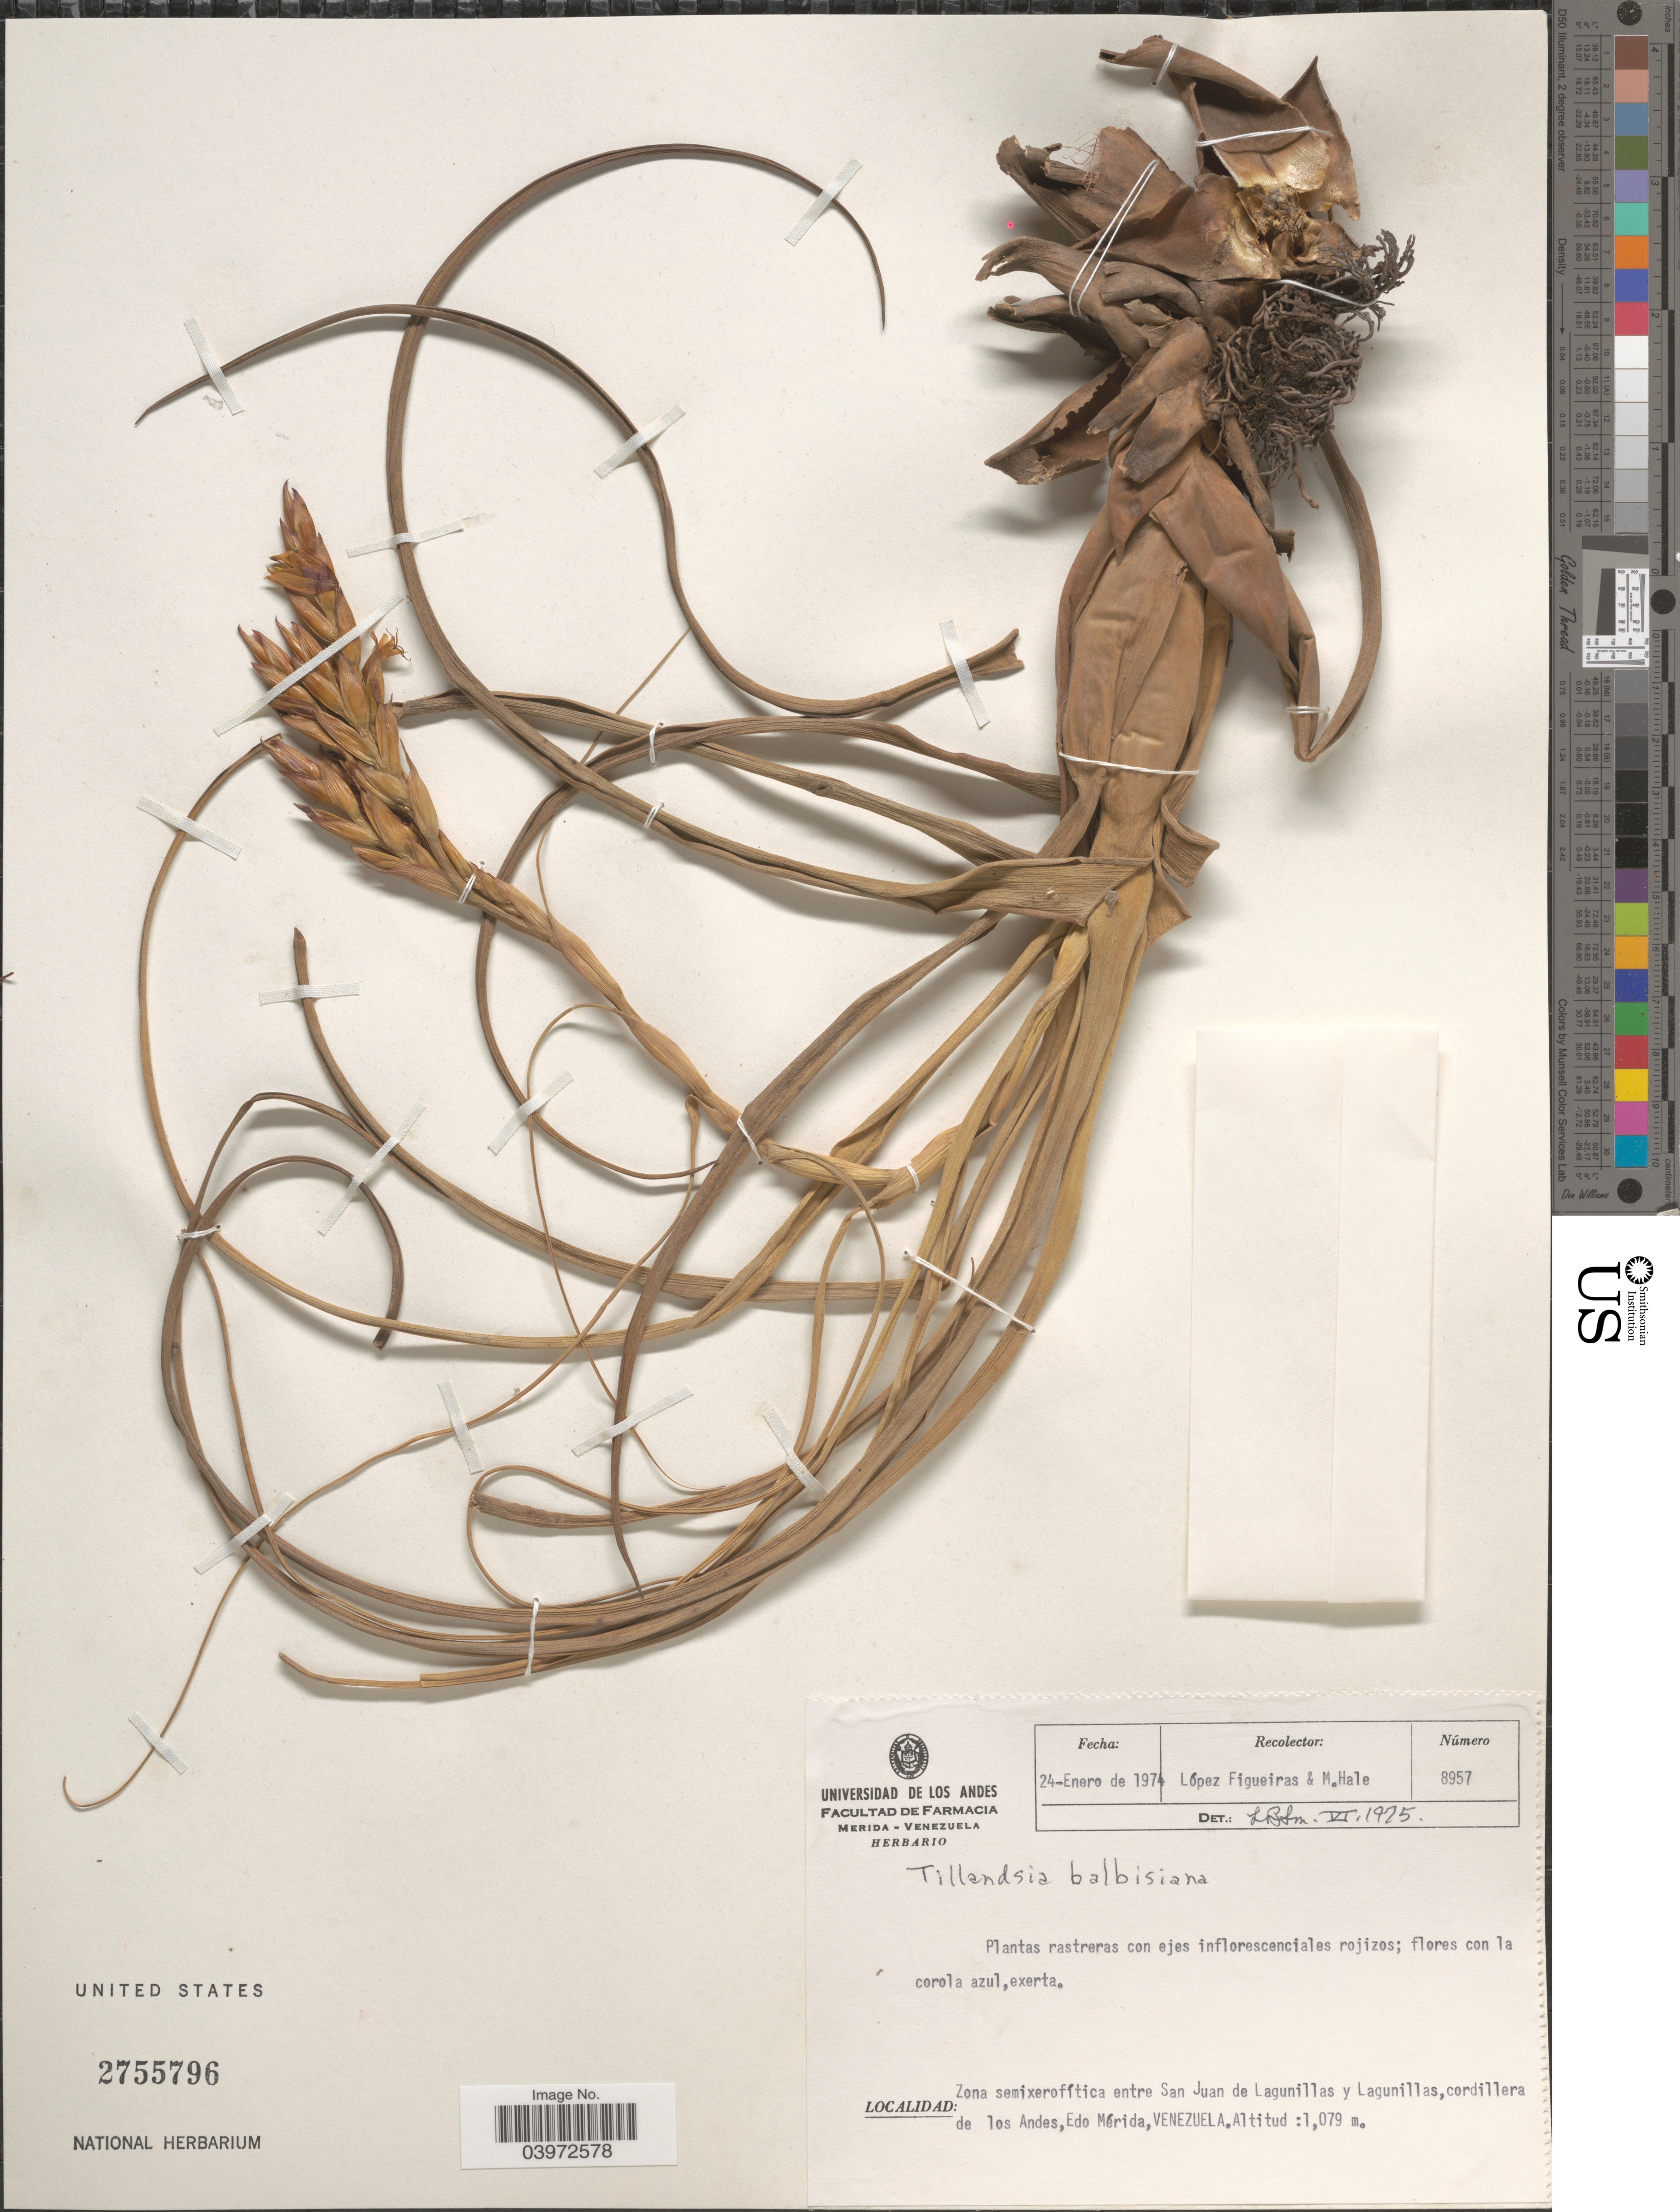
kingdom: Plantae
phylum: Tracheophyta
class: Liliopsida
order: Poales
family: Bromeliaceae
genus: Tillandsia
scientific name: Tillandsia balbisiana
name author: Schult. f.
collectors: M. López Figueiras & M. Hale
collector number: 8957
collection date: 1974-01-24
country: Venezuela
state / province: Merida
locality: Entre San Juan de Lagunillas y Lagunillas, cordillera de los Andes.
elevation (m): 1079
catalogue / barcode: US 2755796